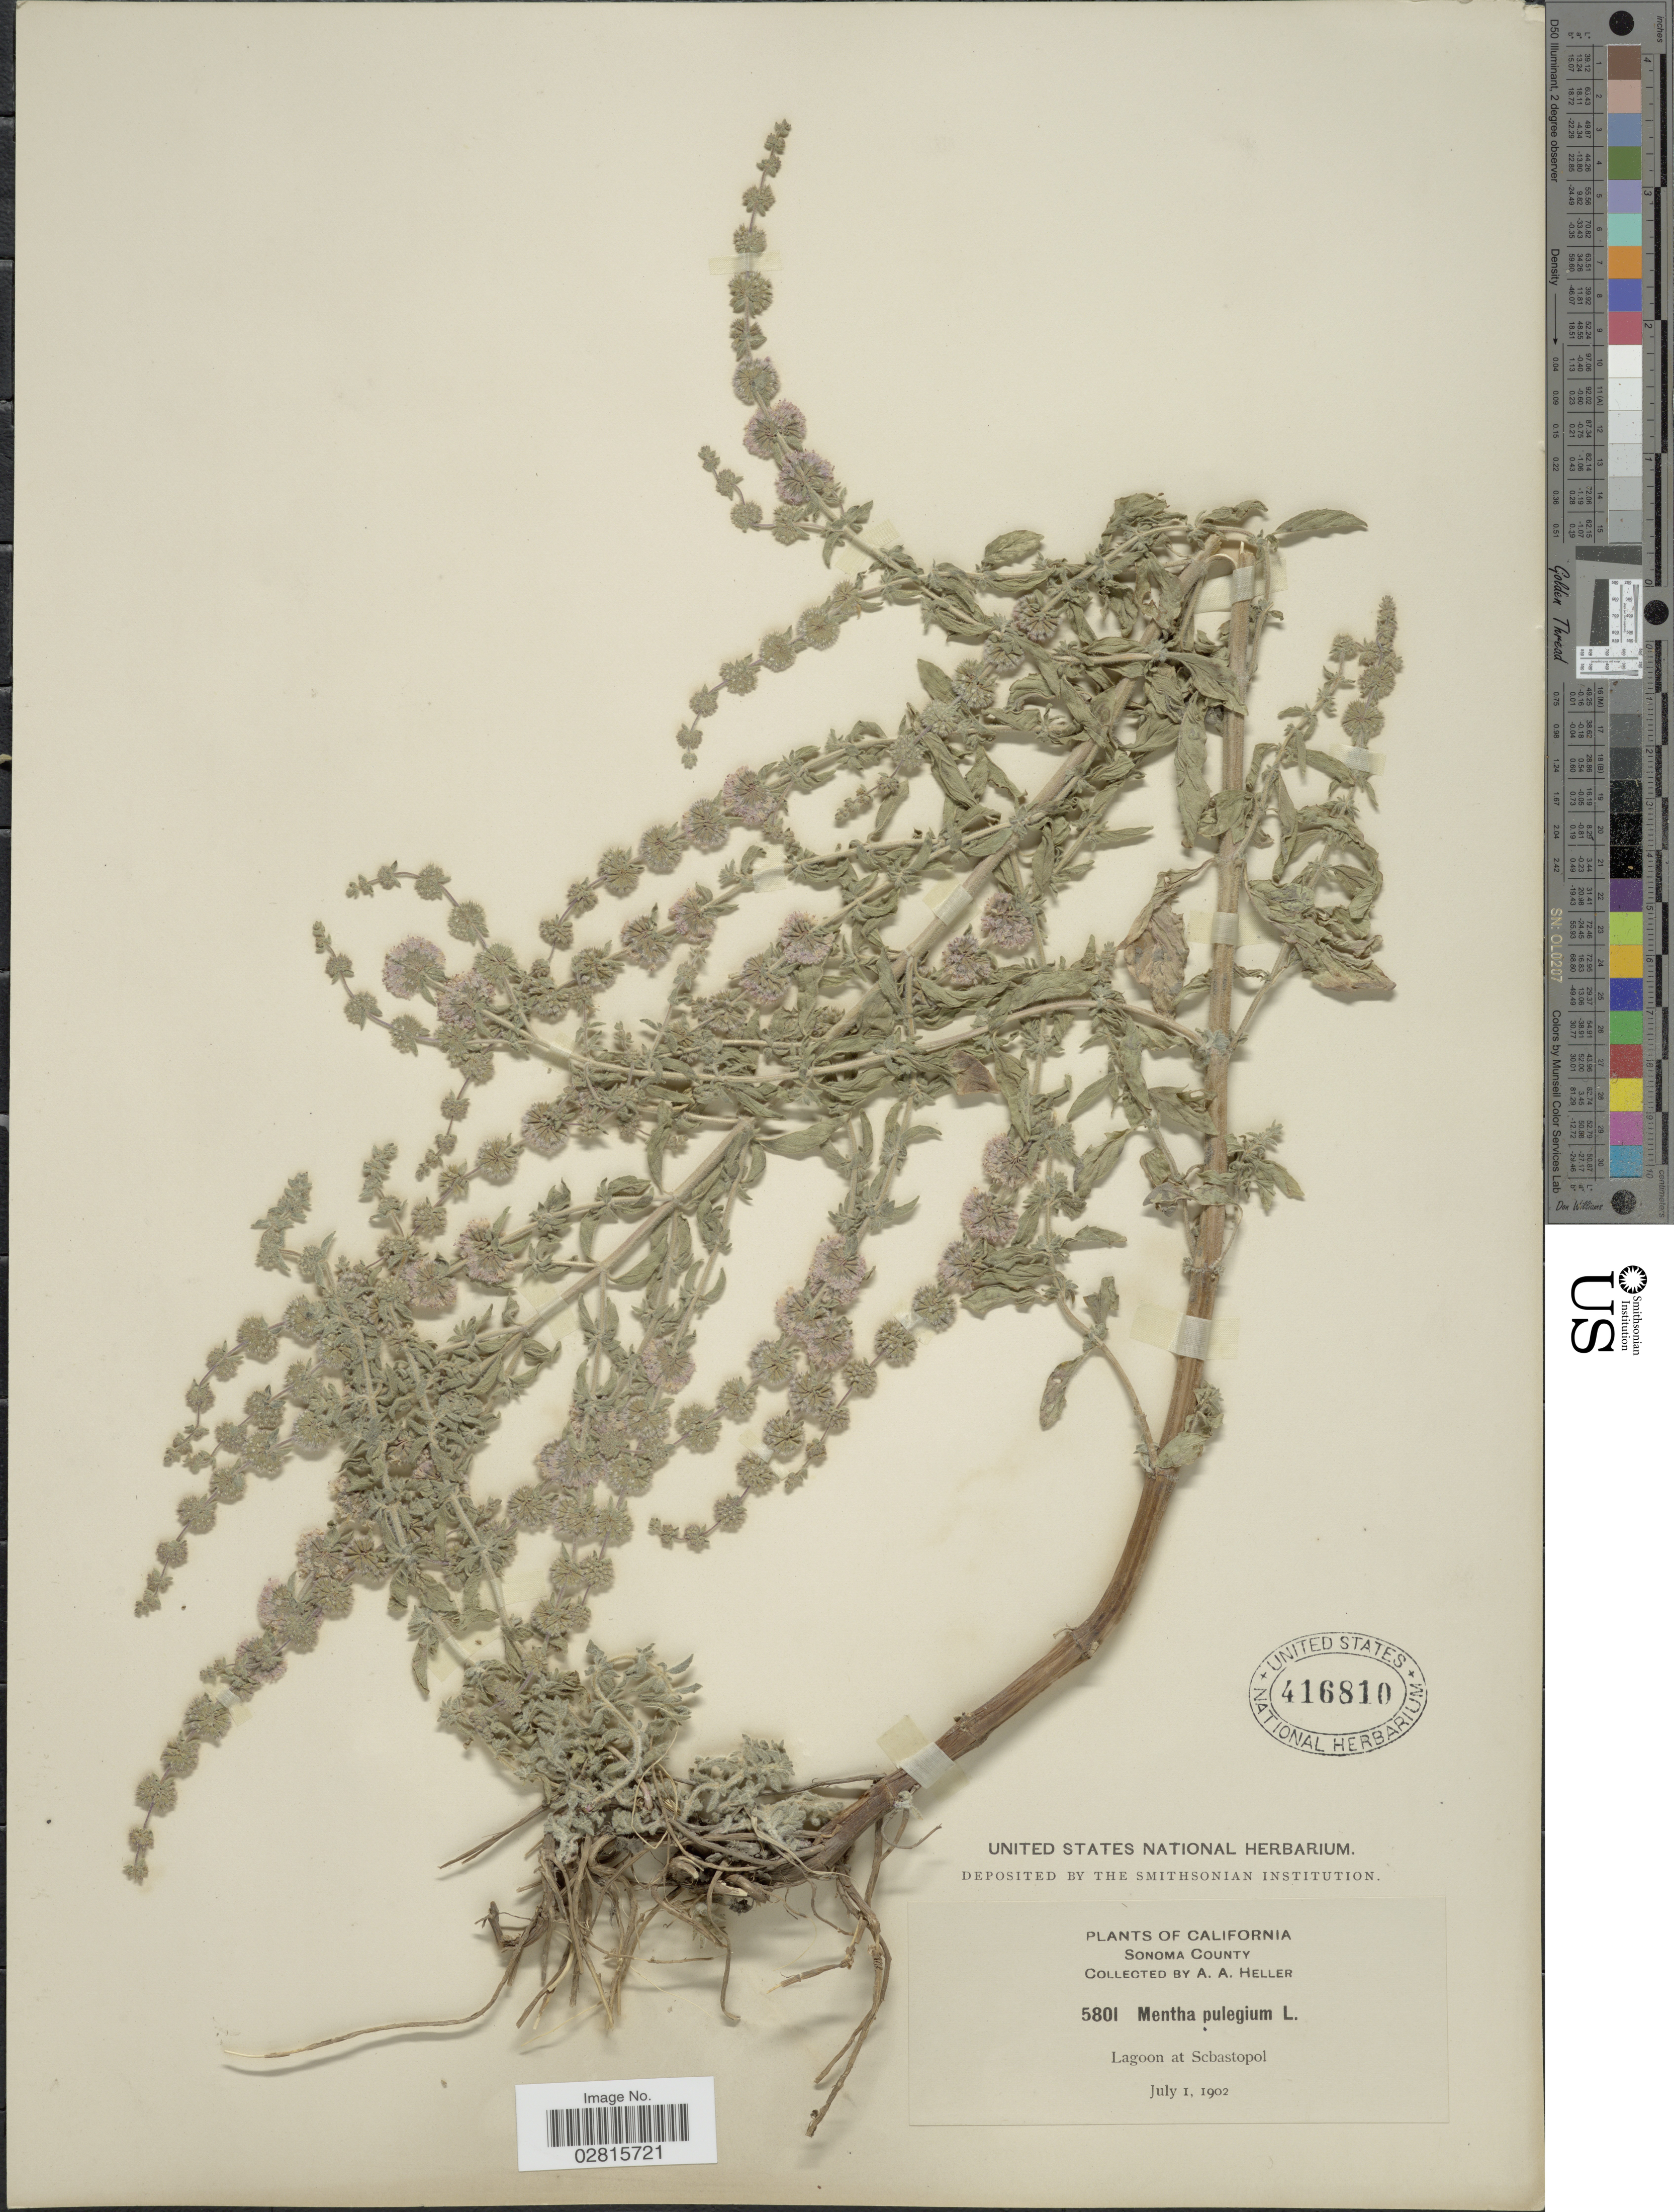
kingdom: Plantae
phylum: Tracheophyta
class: Magnoliopsida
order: Lamiales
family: Lamiaceae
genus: Mentha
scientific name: Mentha pulegium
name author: L.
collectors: A. A. Heller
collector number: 5801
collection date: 1902-07-01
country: United States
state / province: California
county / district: Sonoma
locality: Sonoma County, Lagoon at Sebastopol.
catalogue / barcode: US 416810